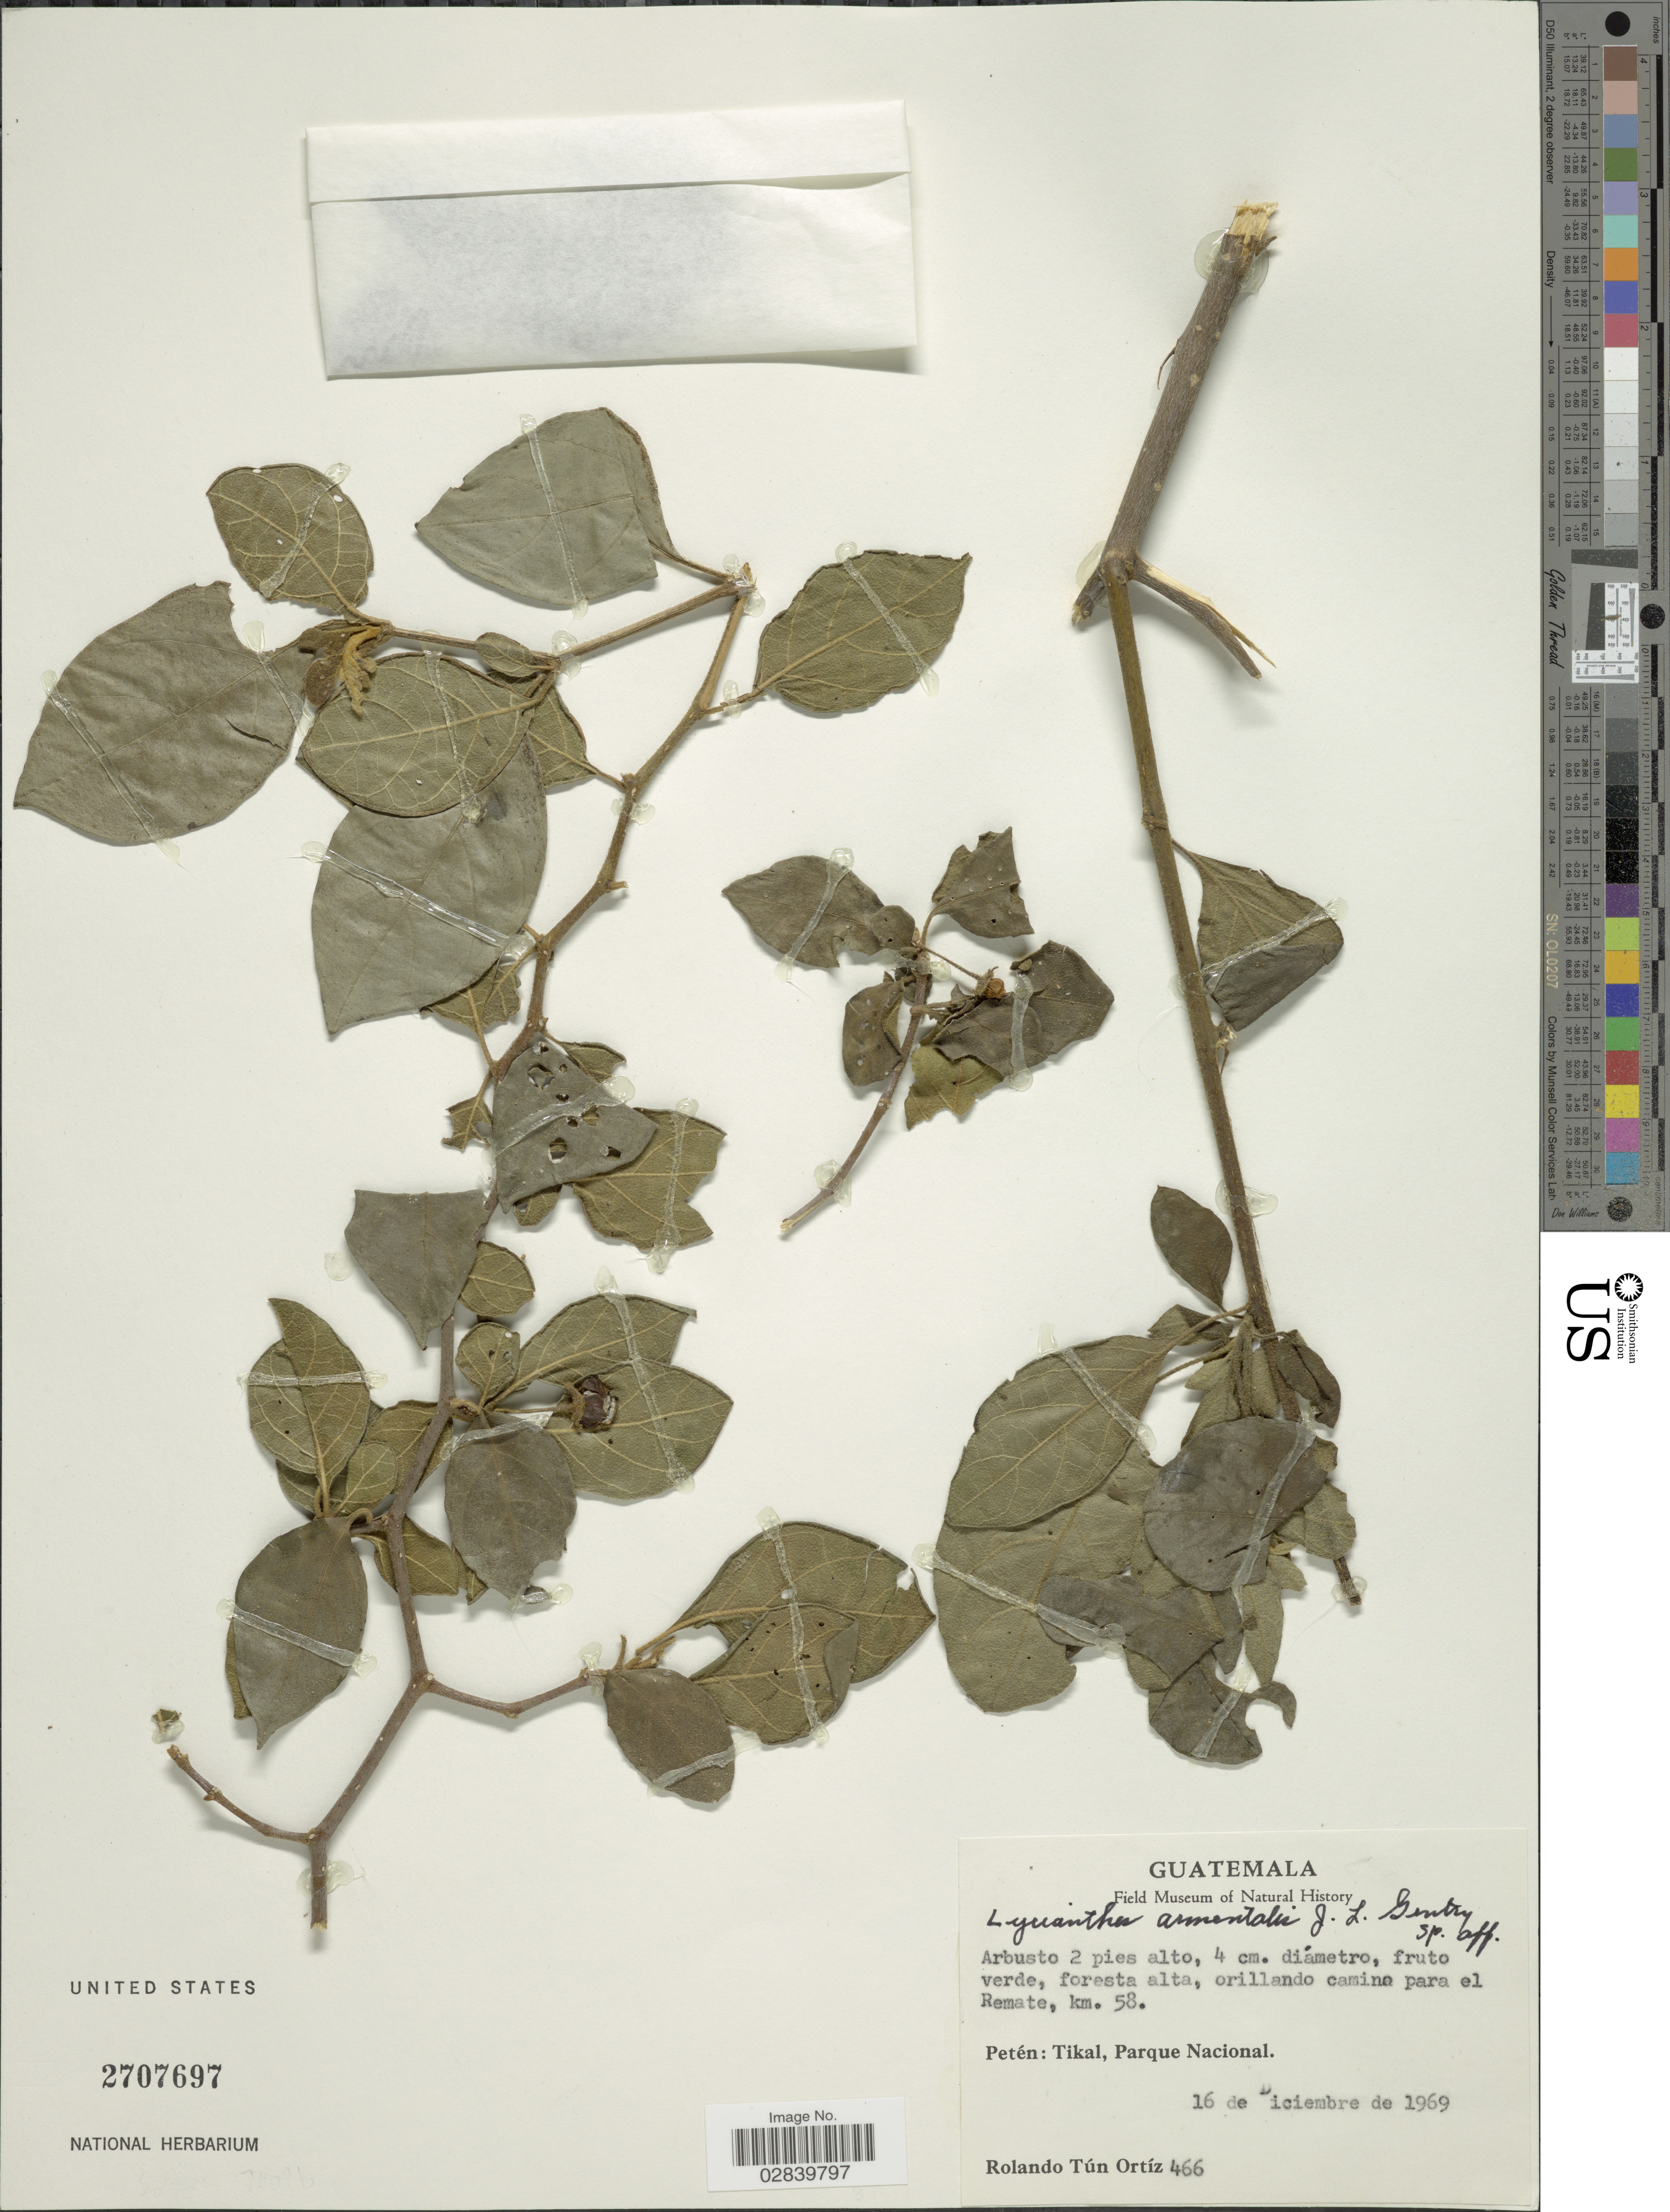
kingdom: Plantae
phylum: Tracheophyta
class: Magnoliopsida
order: Solanales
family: Solanaceae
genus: Lycianthes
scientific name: Lycianthes armentalis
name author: J.L. Gentry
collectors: R. T. Ortíz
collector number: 466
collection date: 1969-12-16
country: Guatemala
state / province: El Petén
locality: Orillando camino para el Remate, km. 58. Petén: Tikal, Parque Nacional.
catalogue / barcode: US 2707697